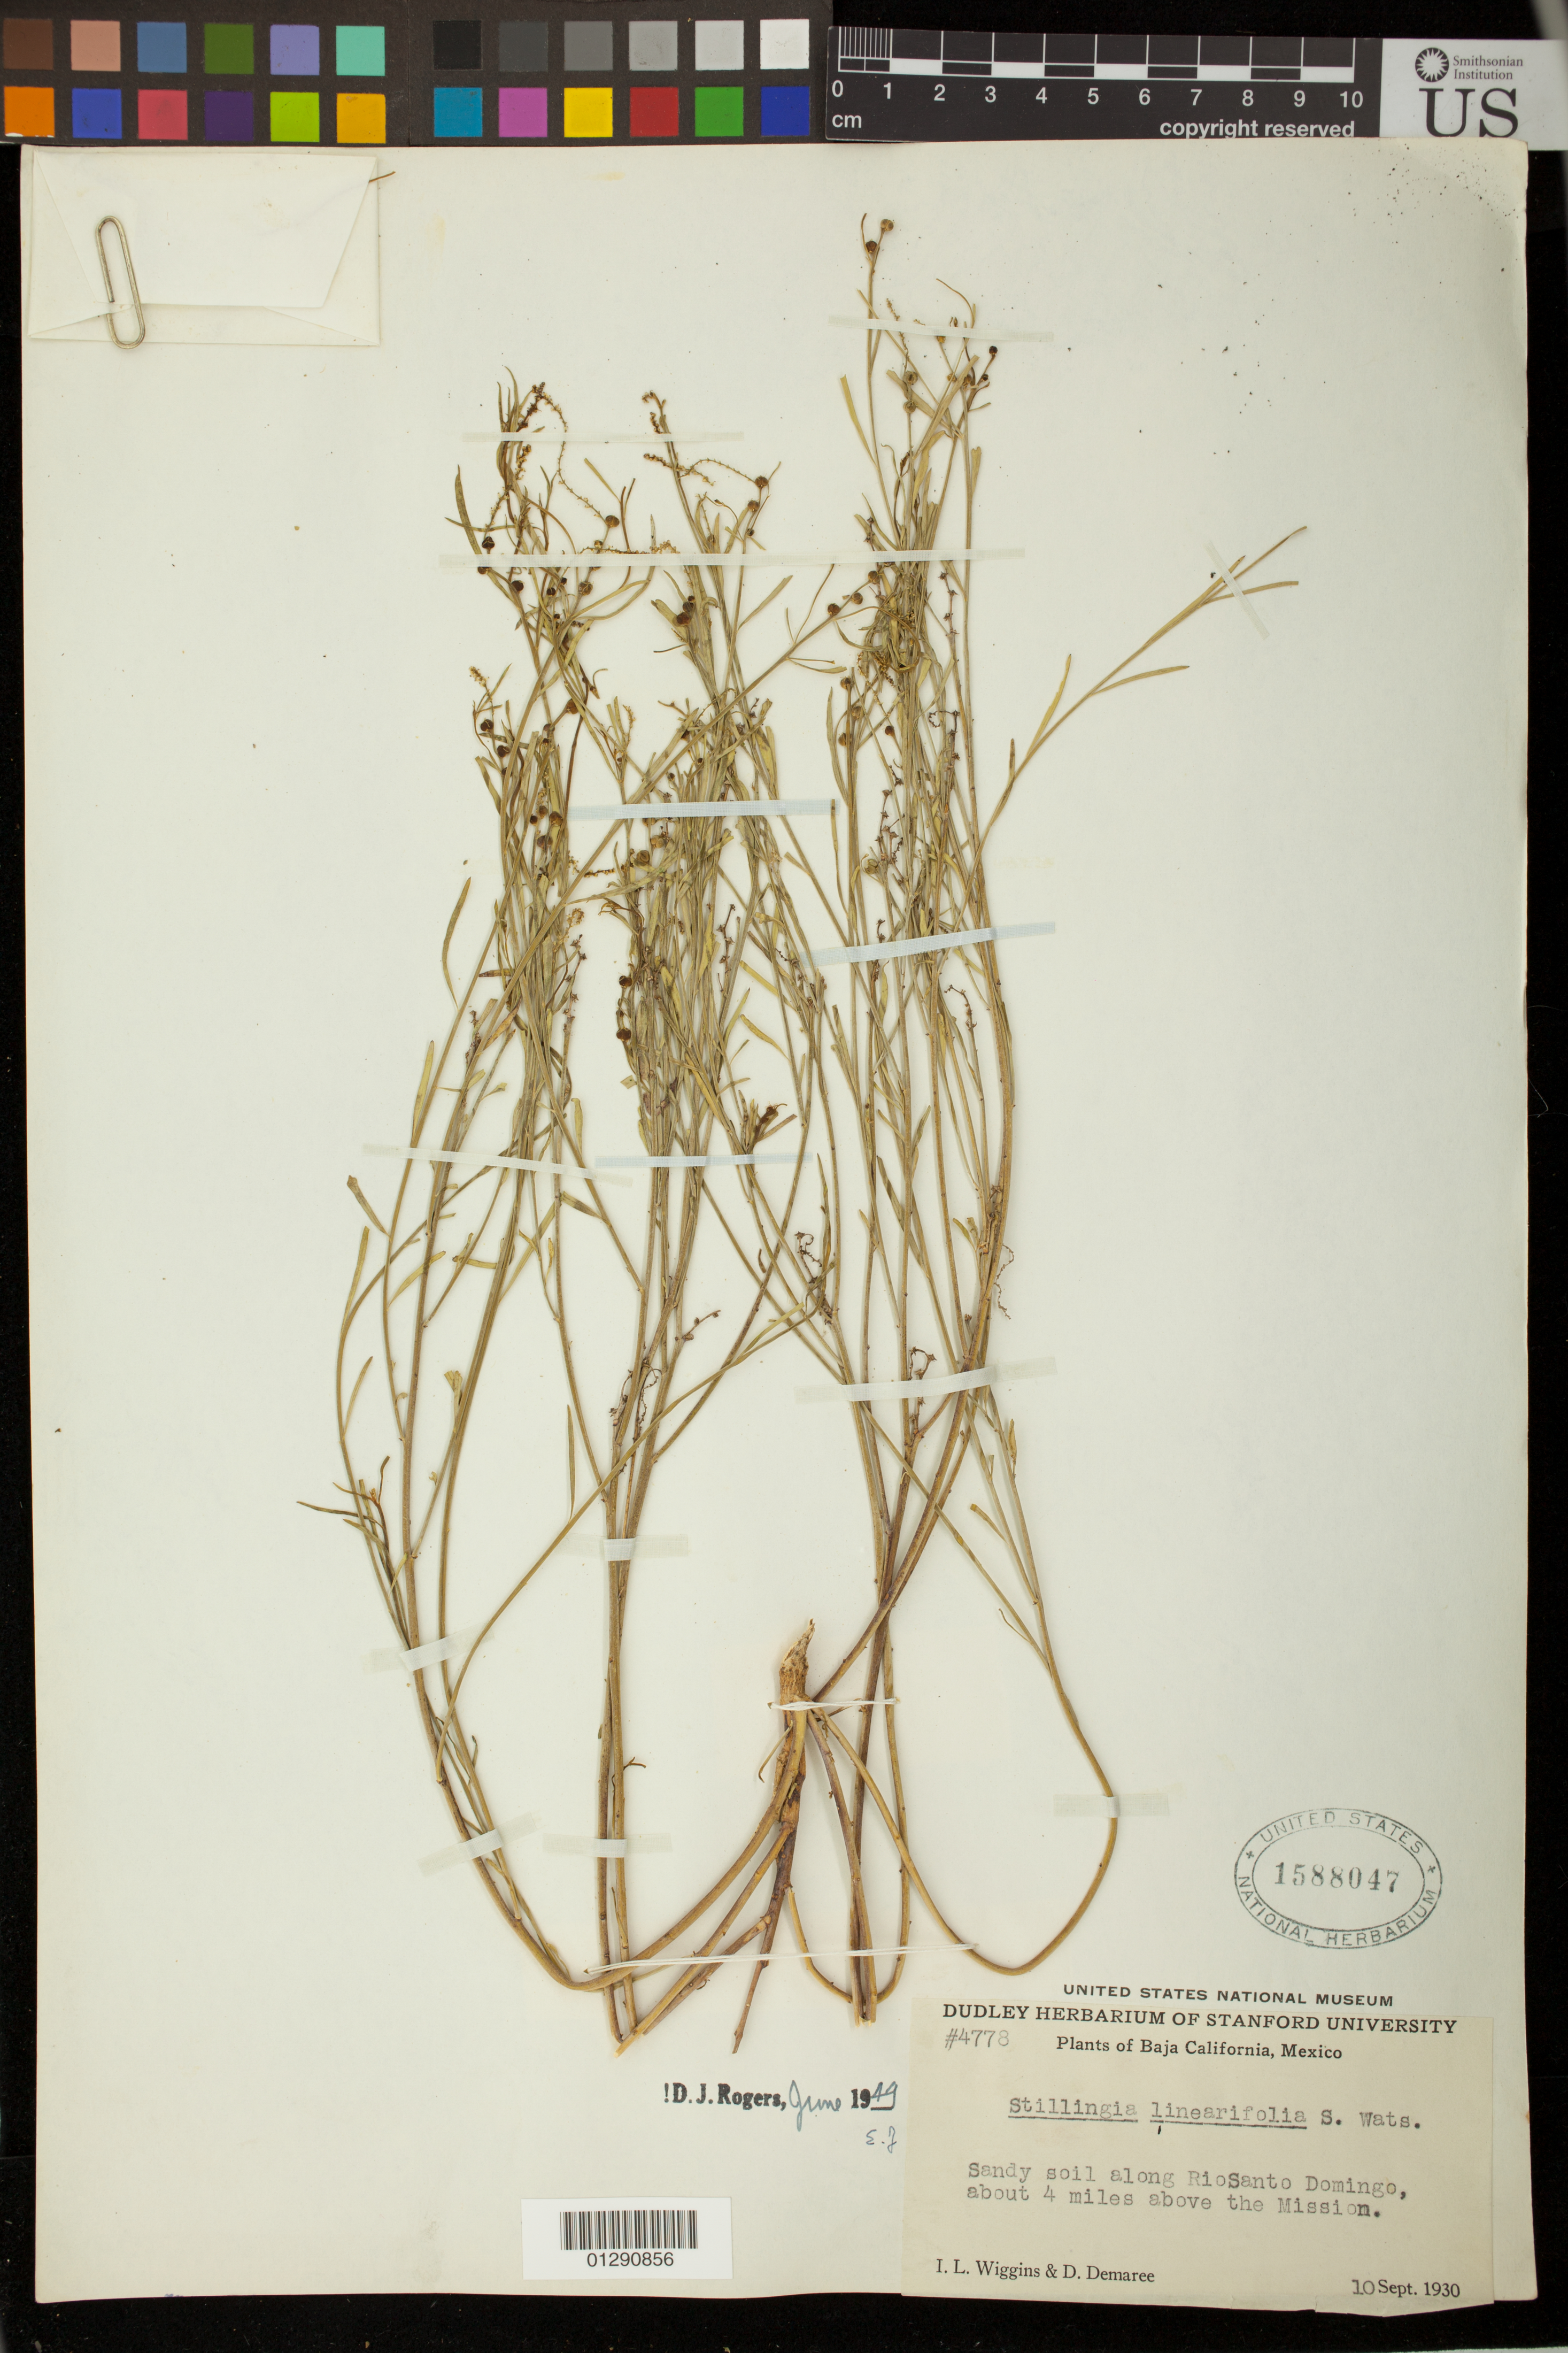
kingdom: Plantae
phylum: Tracheophyta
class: Magnoliopsida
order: Malpighiales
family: Euphorbiaceae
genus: Stillingia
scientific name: Stillingia linearifolia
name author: S. Watson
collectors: I. L. Wiggins & D. Demaree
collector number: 4778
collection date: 1930-09-10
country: Mexico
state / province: Baja California Sur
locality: along Rio Santo Domingo about 4 miles above the Mission.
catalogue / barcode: US 1588047